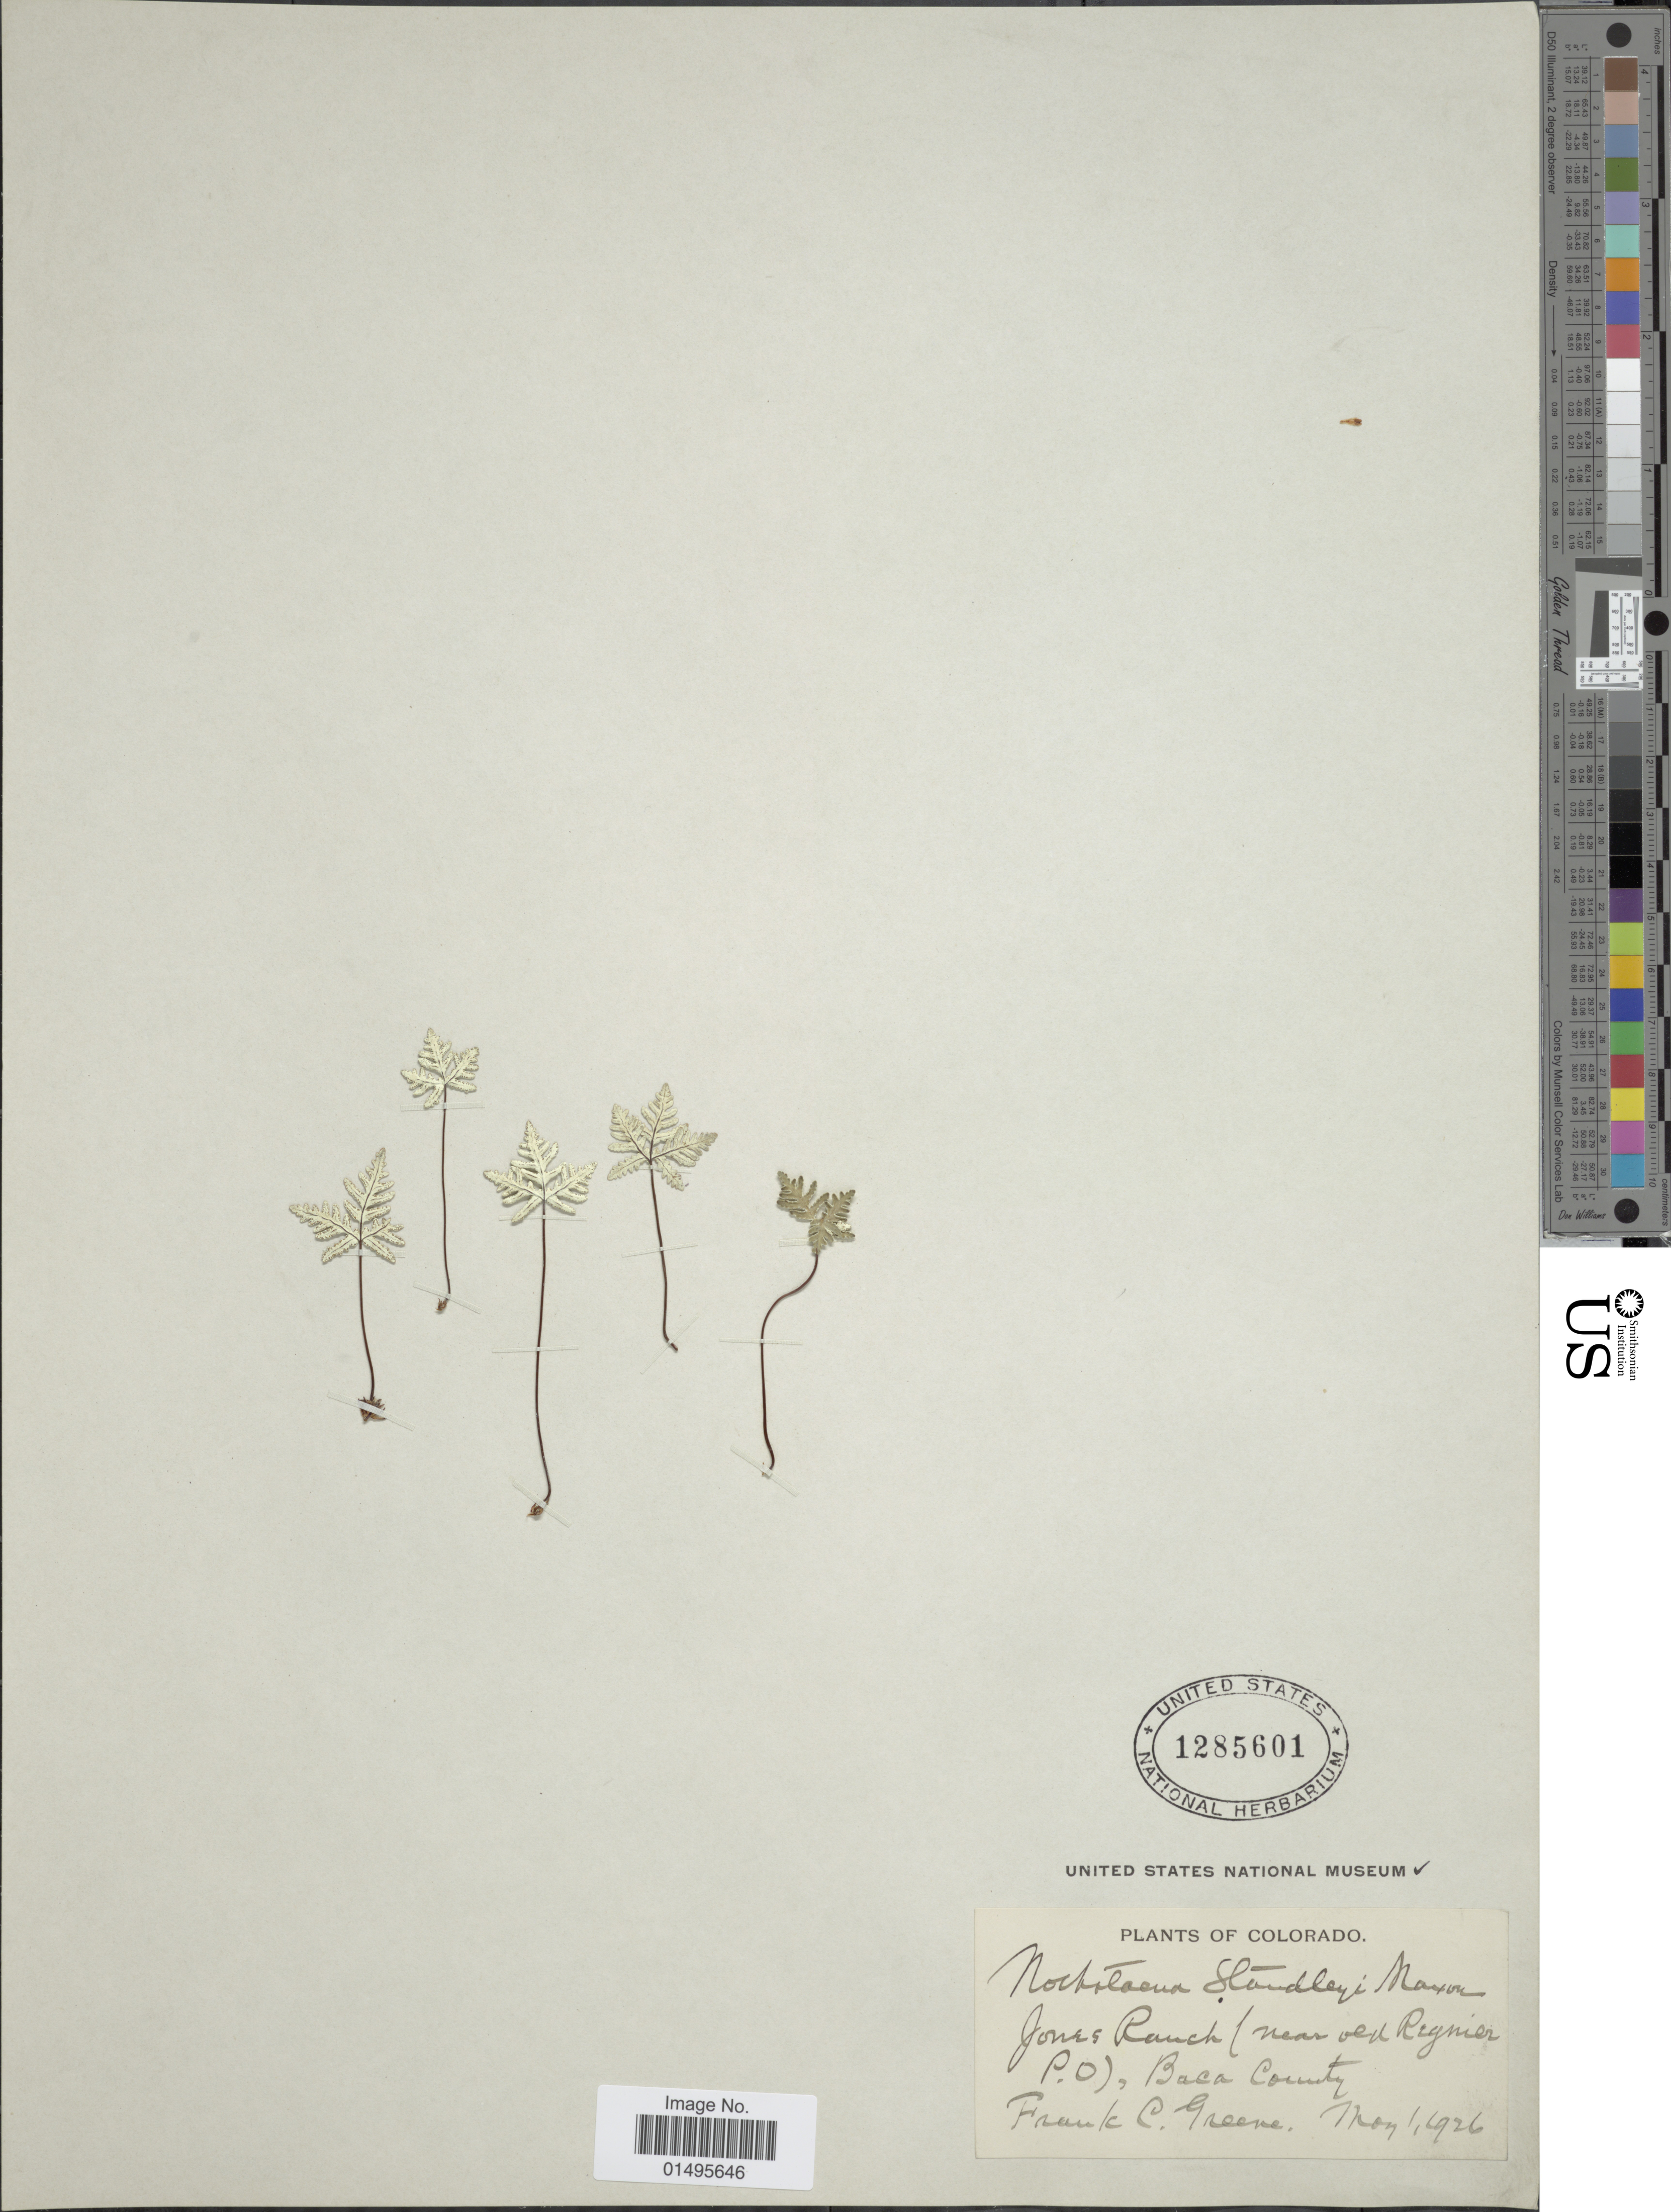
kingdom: Plantae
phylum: Tracheophyta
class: Polypodiopsida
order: Polypodiales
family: Pteridaceae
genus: Notholaena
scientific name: Notholaena standleyi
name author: Maxon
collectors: F. C. Greene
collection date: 1926-05-01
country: United States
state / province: Colorado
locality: Jones Ranch (near old Regnier P.O.), Baca County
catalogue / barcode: US 1285601